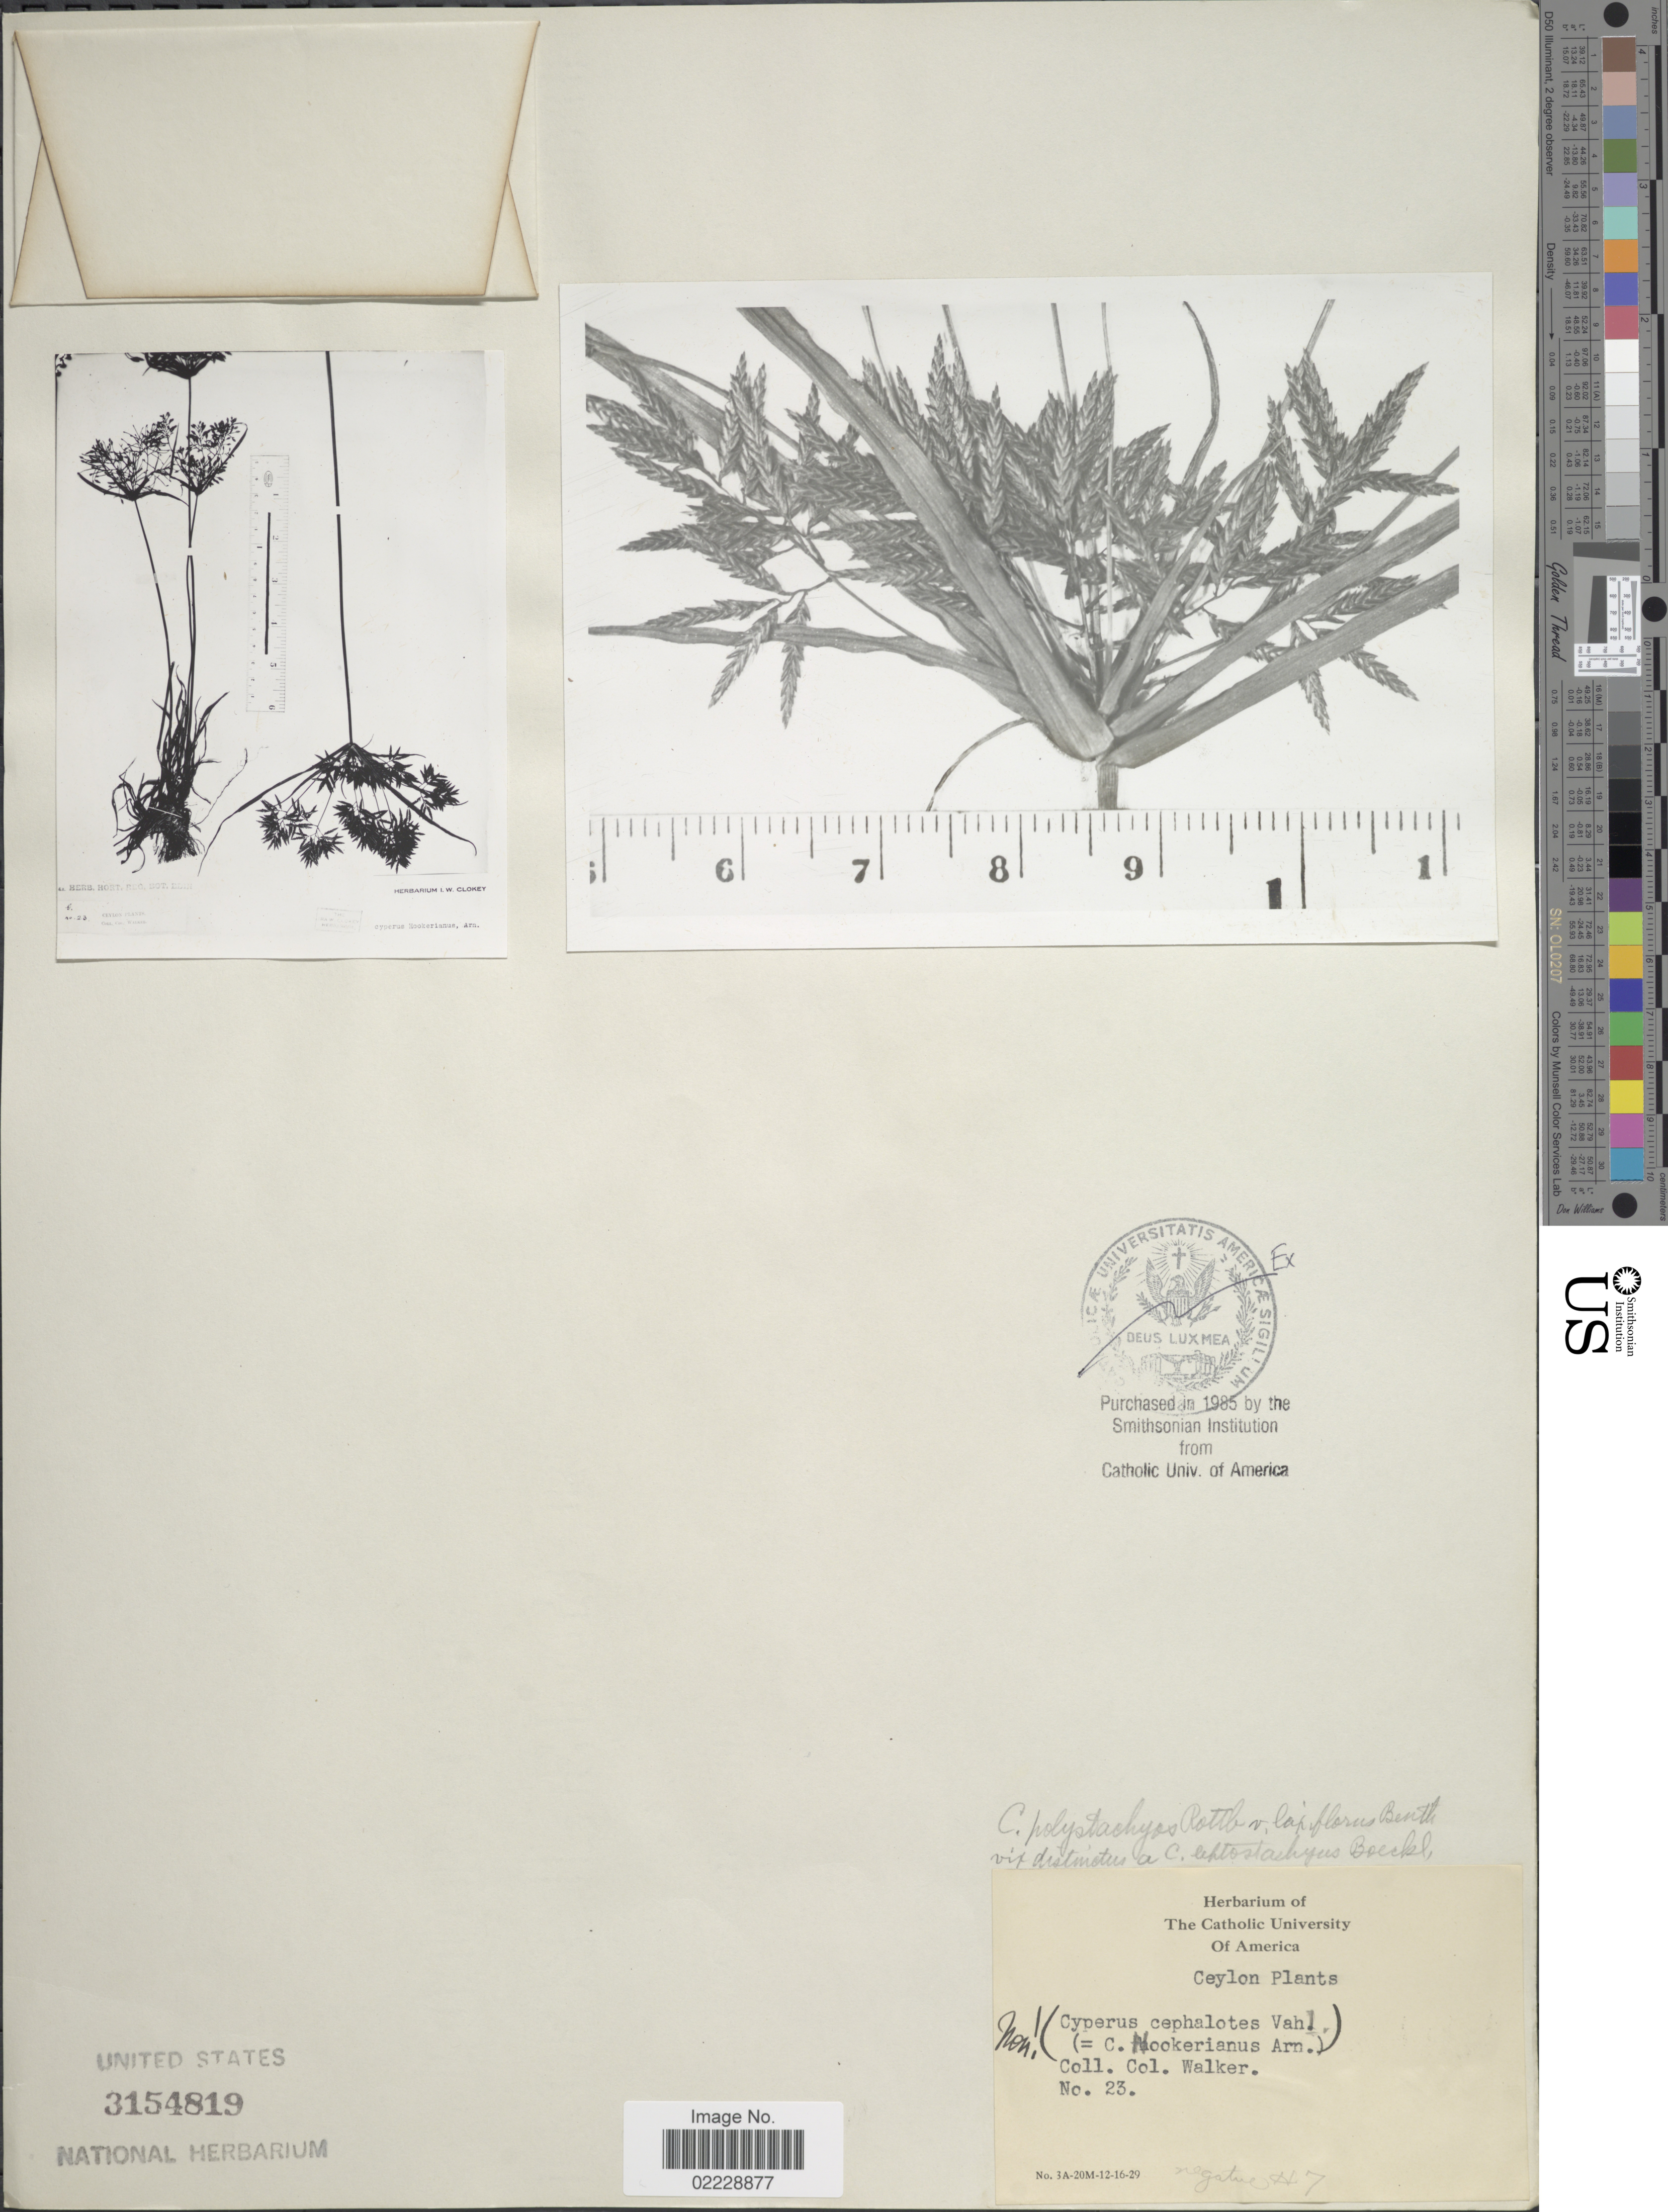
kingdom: Plantae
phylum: Tracheophyta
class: Liliopsida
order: Poales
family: Cyperaceae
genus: Cyperus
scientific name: Cyperus polystachyos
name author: Rottb.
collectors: -. Walker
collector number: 23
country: Sri Lanka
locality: Ceylon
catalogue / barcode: US 3154819